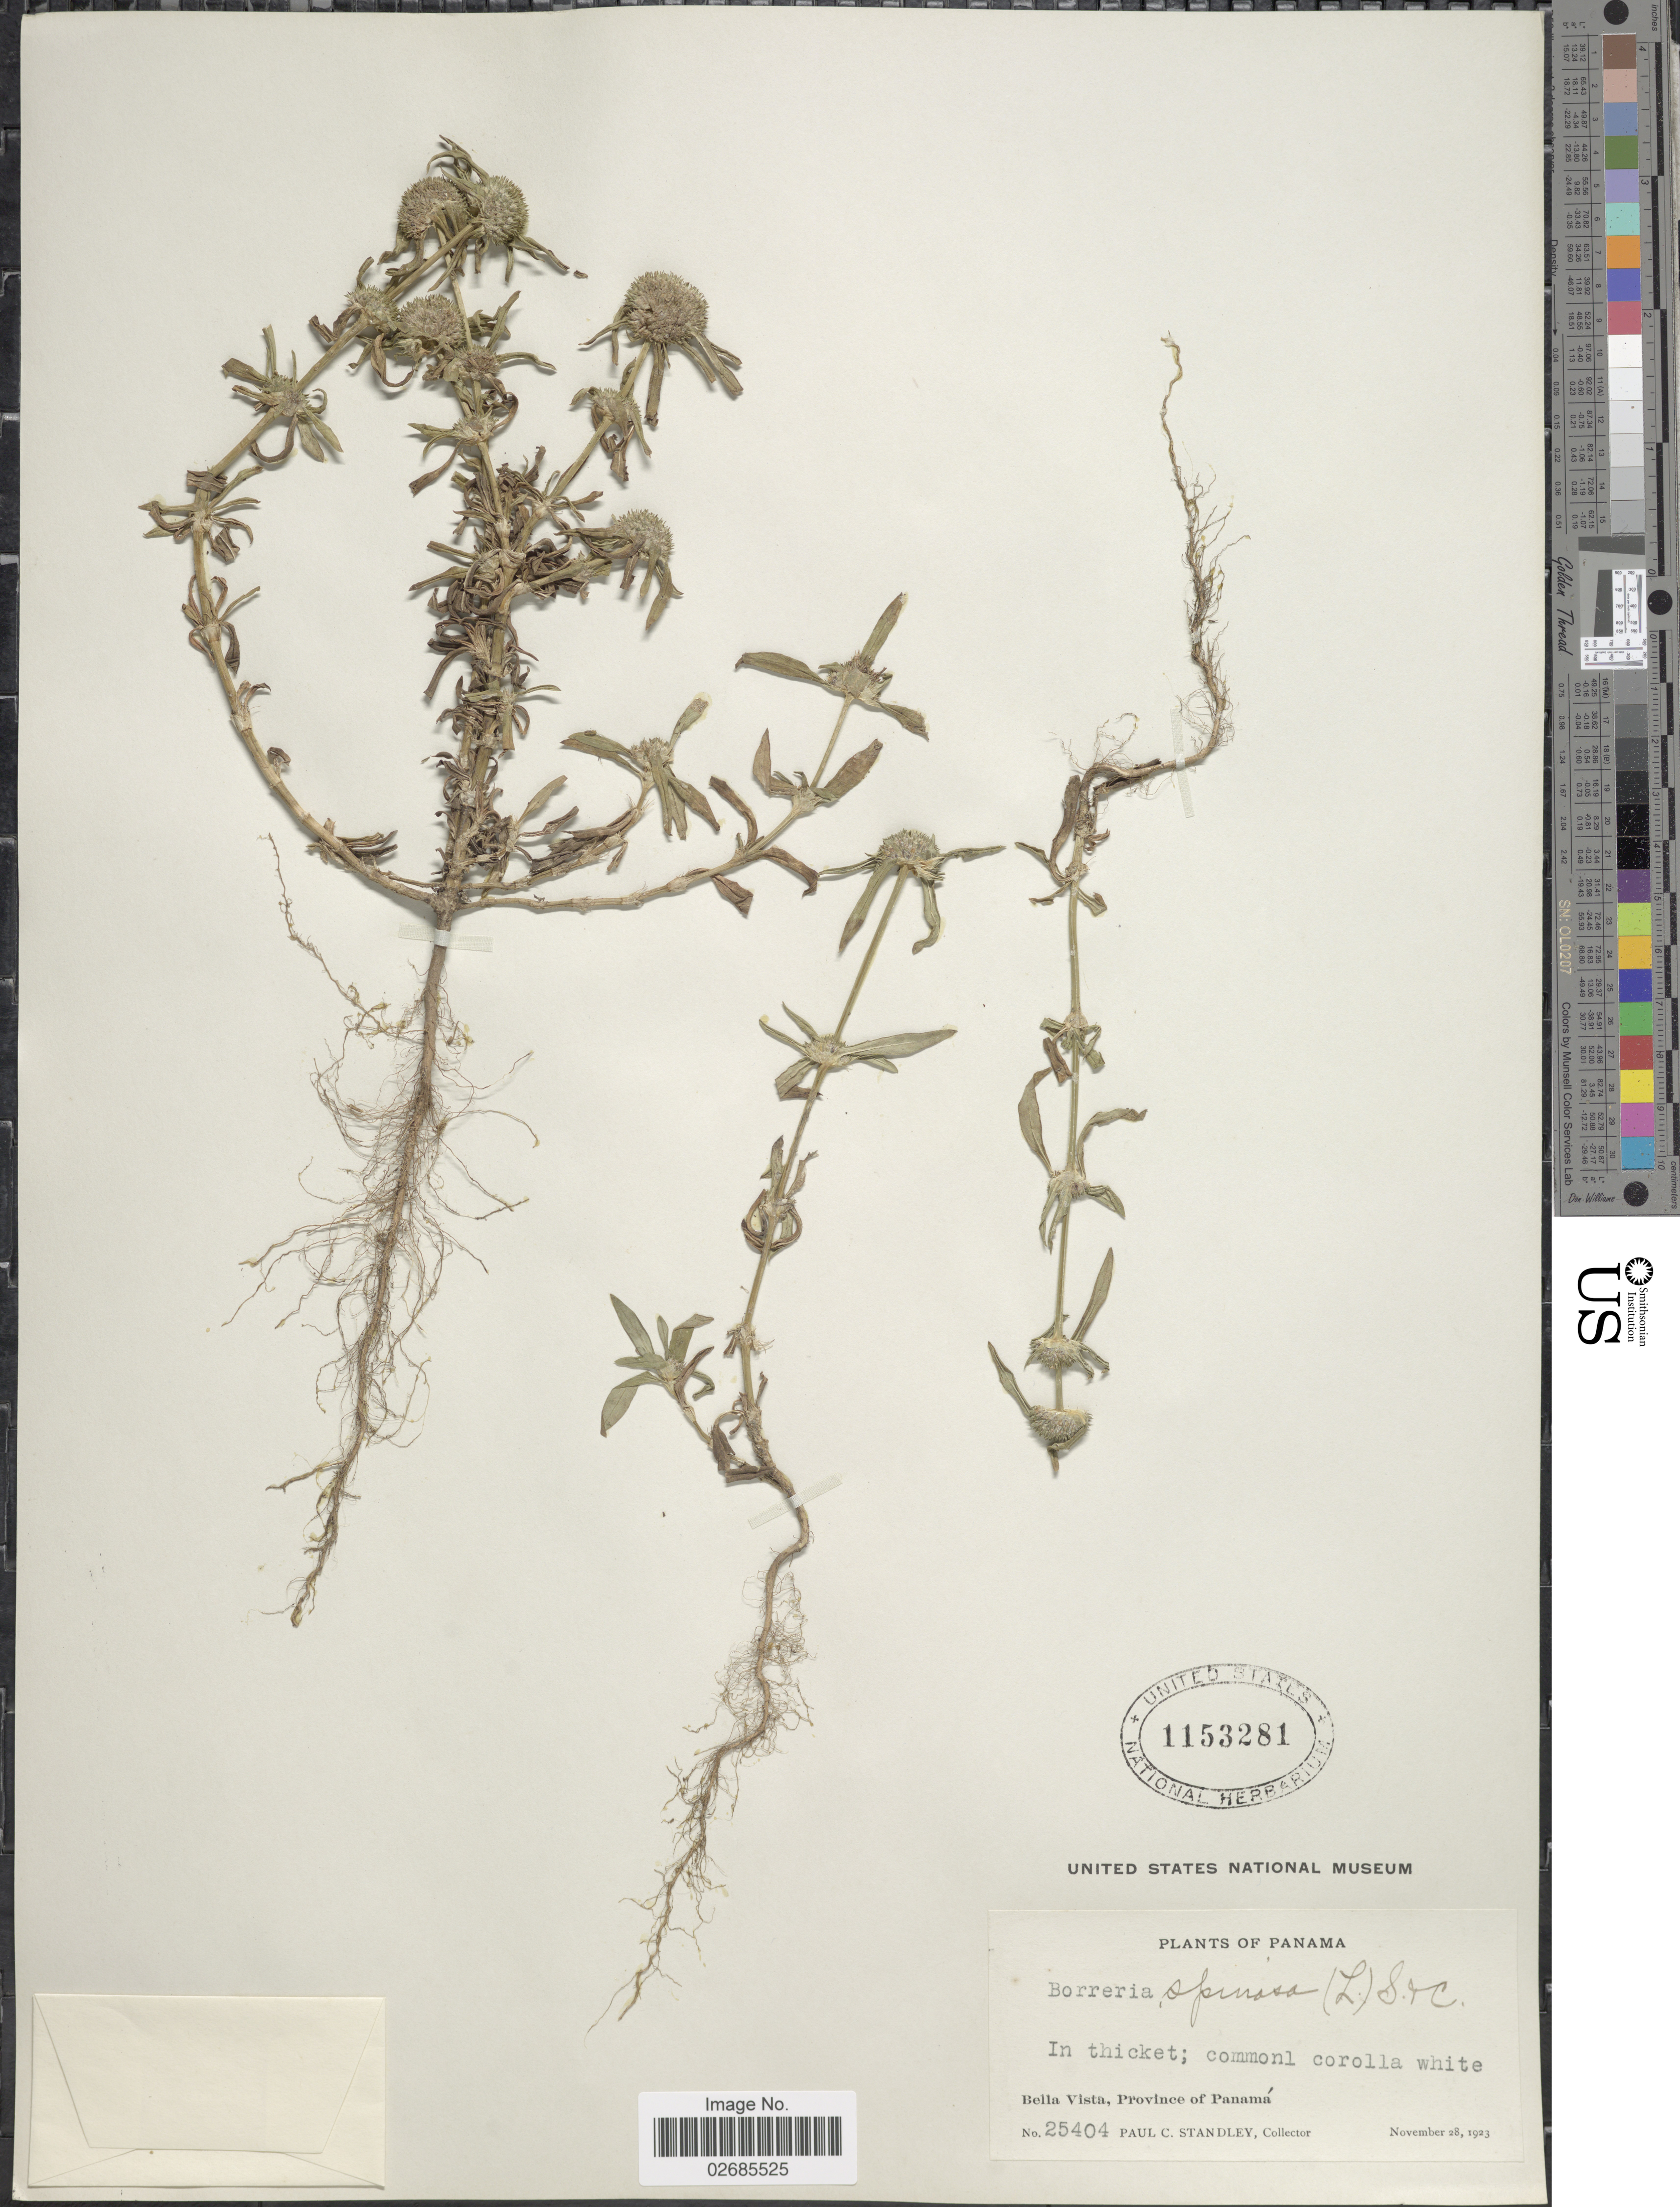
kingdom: Plantae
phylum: Tracheophyta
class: Magnoliopsida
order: Gentianales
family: Rubiaceae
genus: Borreria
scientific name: Borreria densiflora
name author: DC.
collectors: P. C. Standley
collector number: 25404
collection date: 1923-11-28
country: Panama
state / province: Panamá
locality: In thicket, Bella Vista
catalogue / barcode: US 1153281